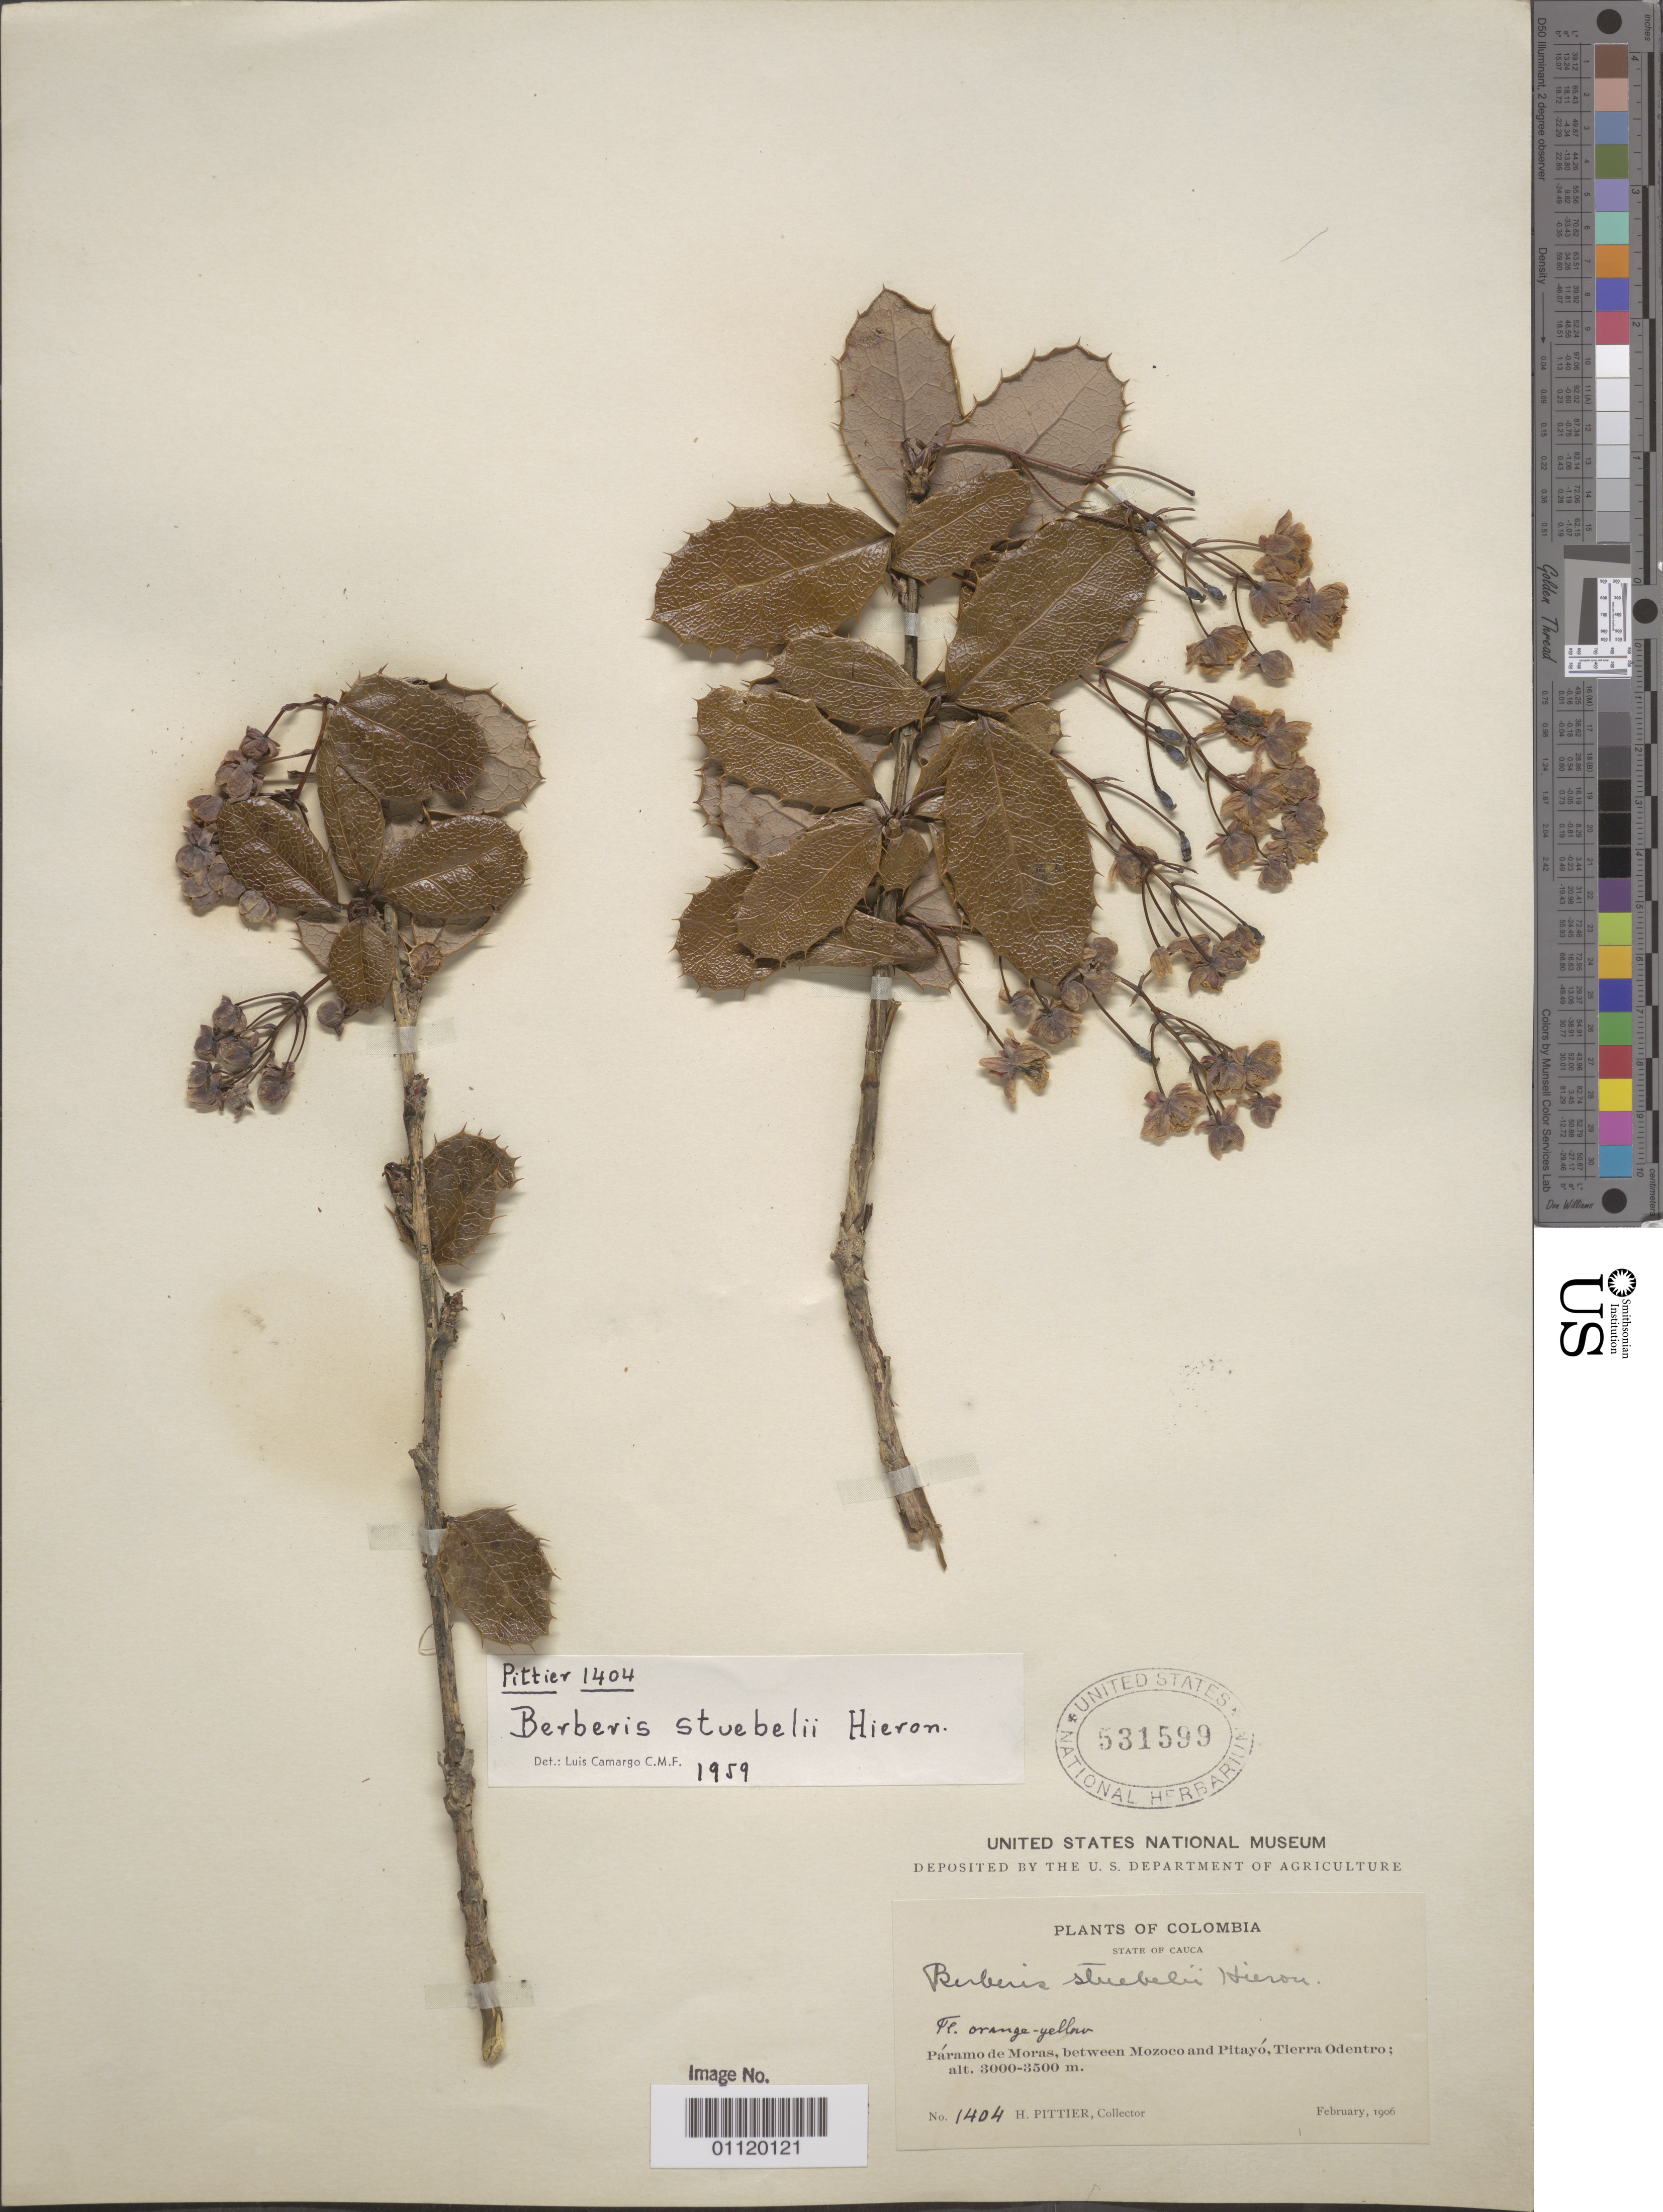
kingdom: Plantae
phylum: Tracheophyta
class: Magnoliopsida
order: Ranunculales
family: Berberidaceae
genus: Berberis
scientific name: Berberis stuebelii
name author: Hieron.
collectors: H. F. Pittier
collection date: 1906-02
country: Colombia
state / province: Cauca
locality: Páramo de Moras, between Mozoco and Pitayó, Tierra Odentro.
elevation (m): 3000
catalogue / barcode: US 531599